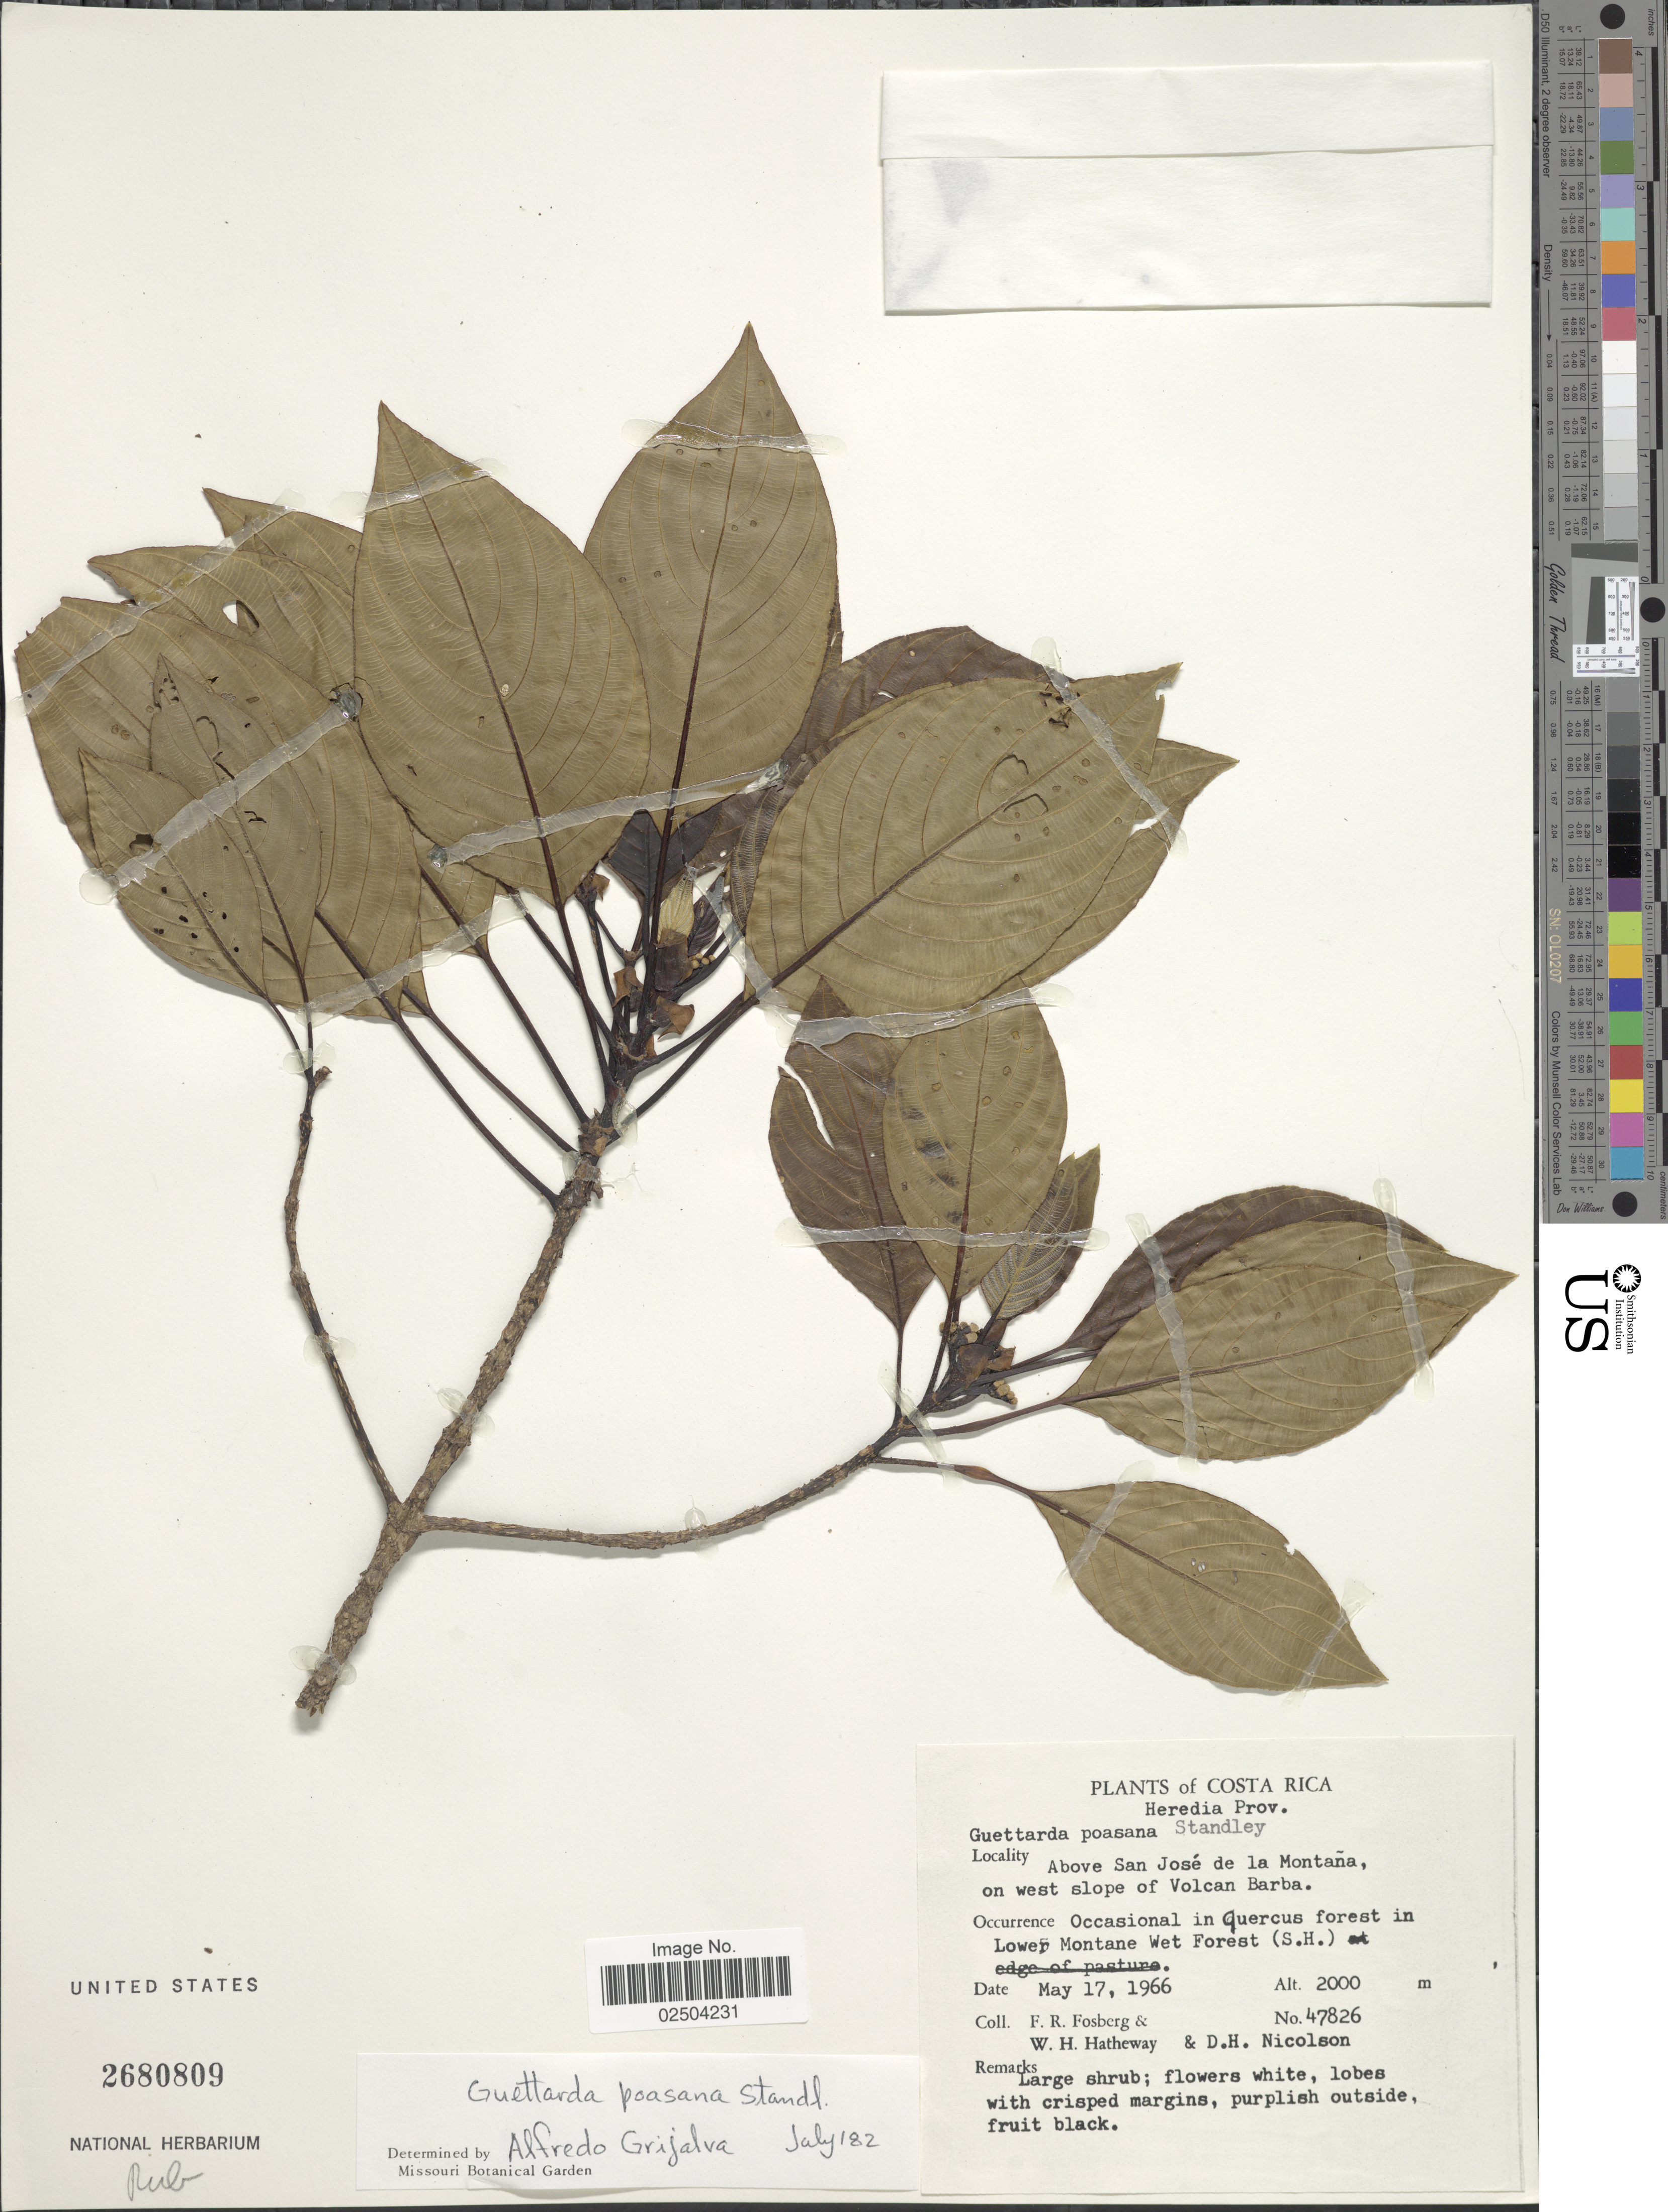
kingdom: Plantae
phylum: Tracheophyta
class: Magnoliopsida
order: Gentianales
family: Rubiaceae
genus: Guettarda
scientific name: Guettarda poasana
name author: Standl.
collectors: F. R. Fosberg, W. H. Hatheway & D. H. Nicolson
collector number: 47826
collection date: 1966-05-17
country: Costa Rica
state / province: Heredia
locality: Heredia Prov., Above San Jose de la Montana on west slope of Volcan Barba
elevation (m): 2000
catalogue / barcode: US 268089